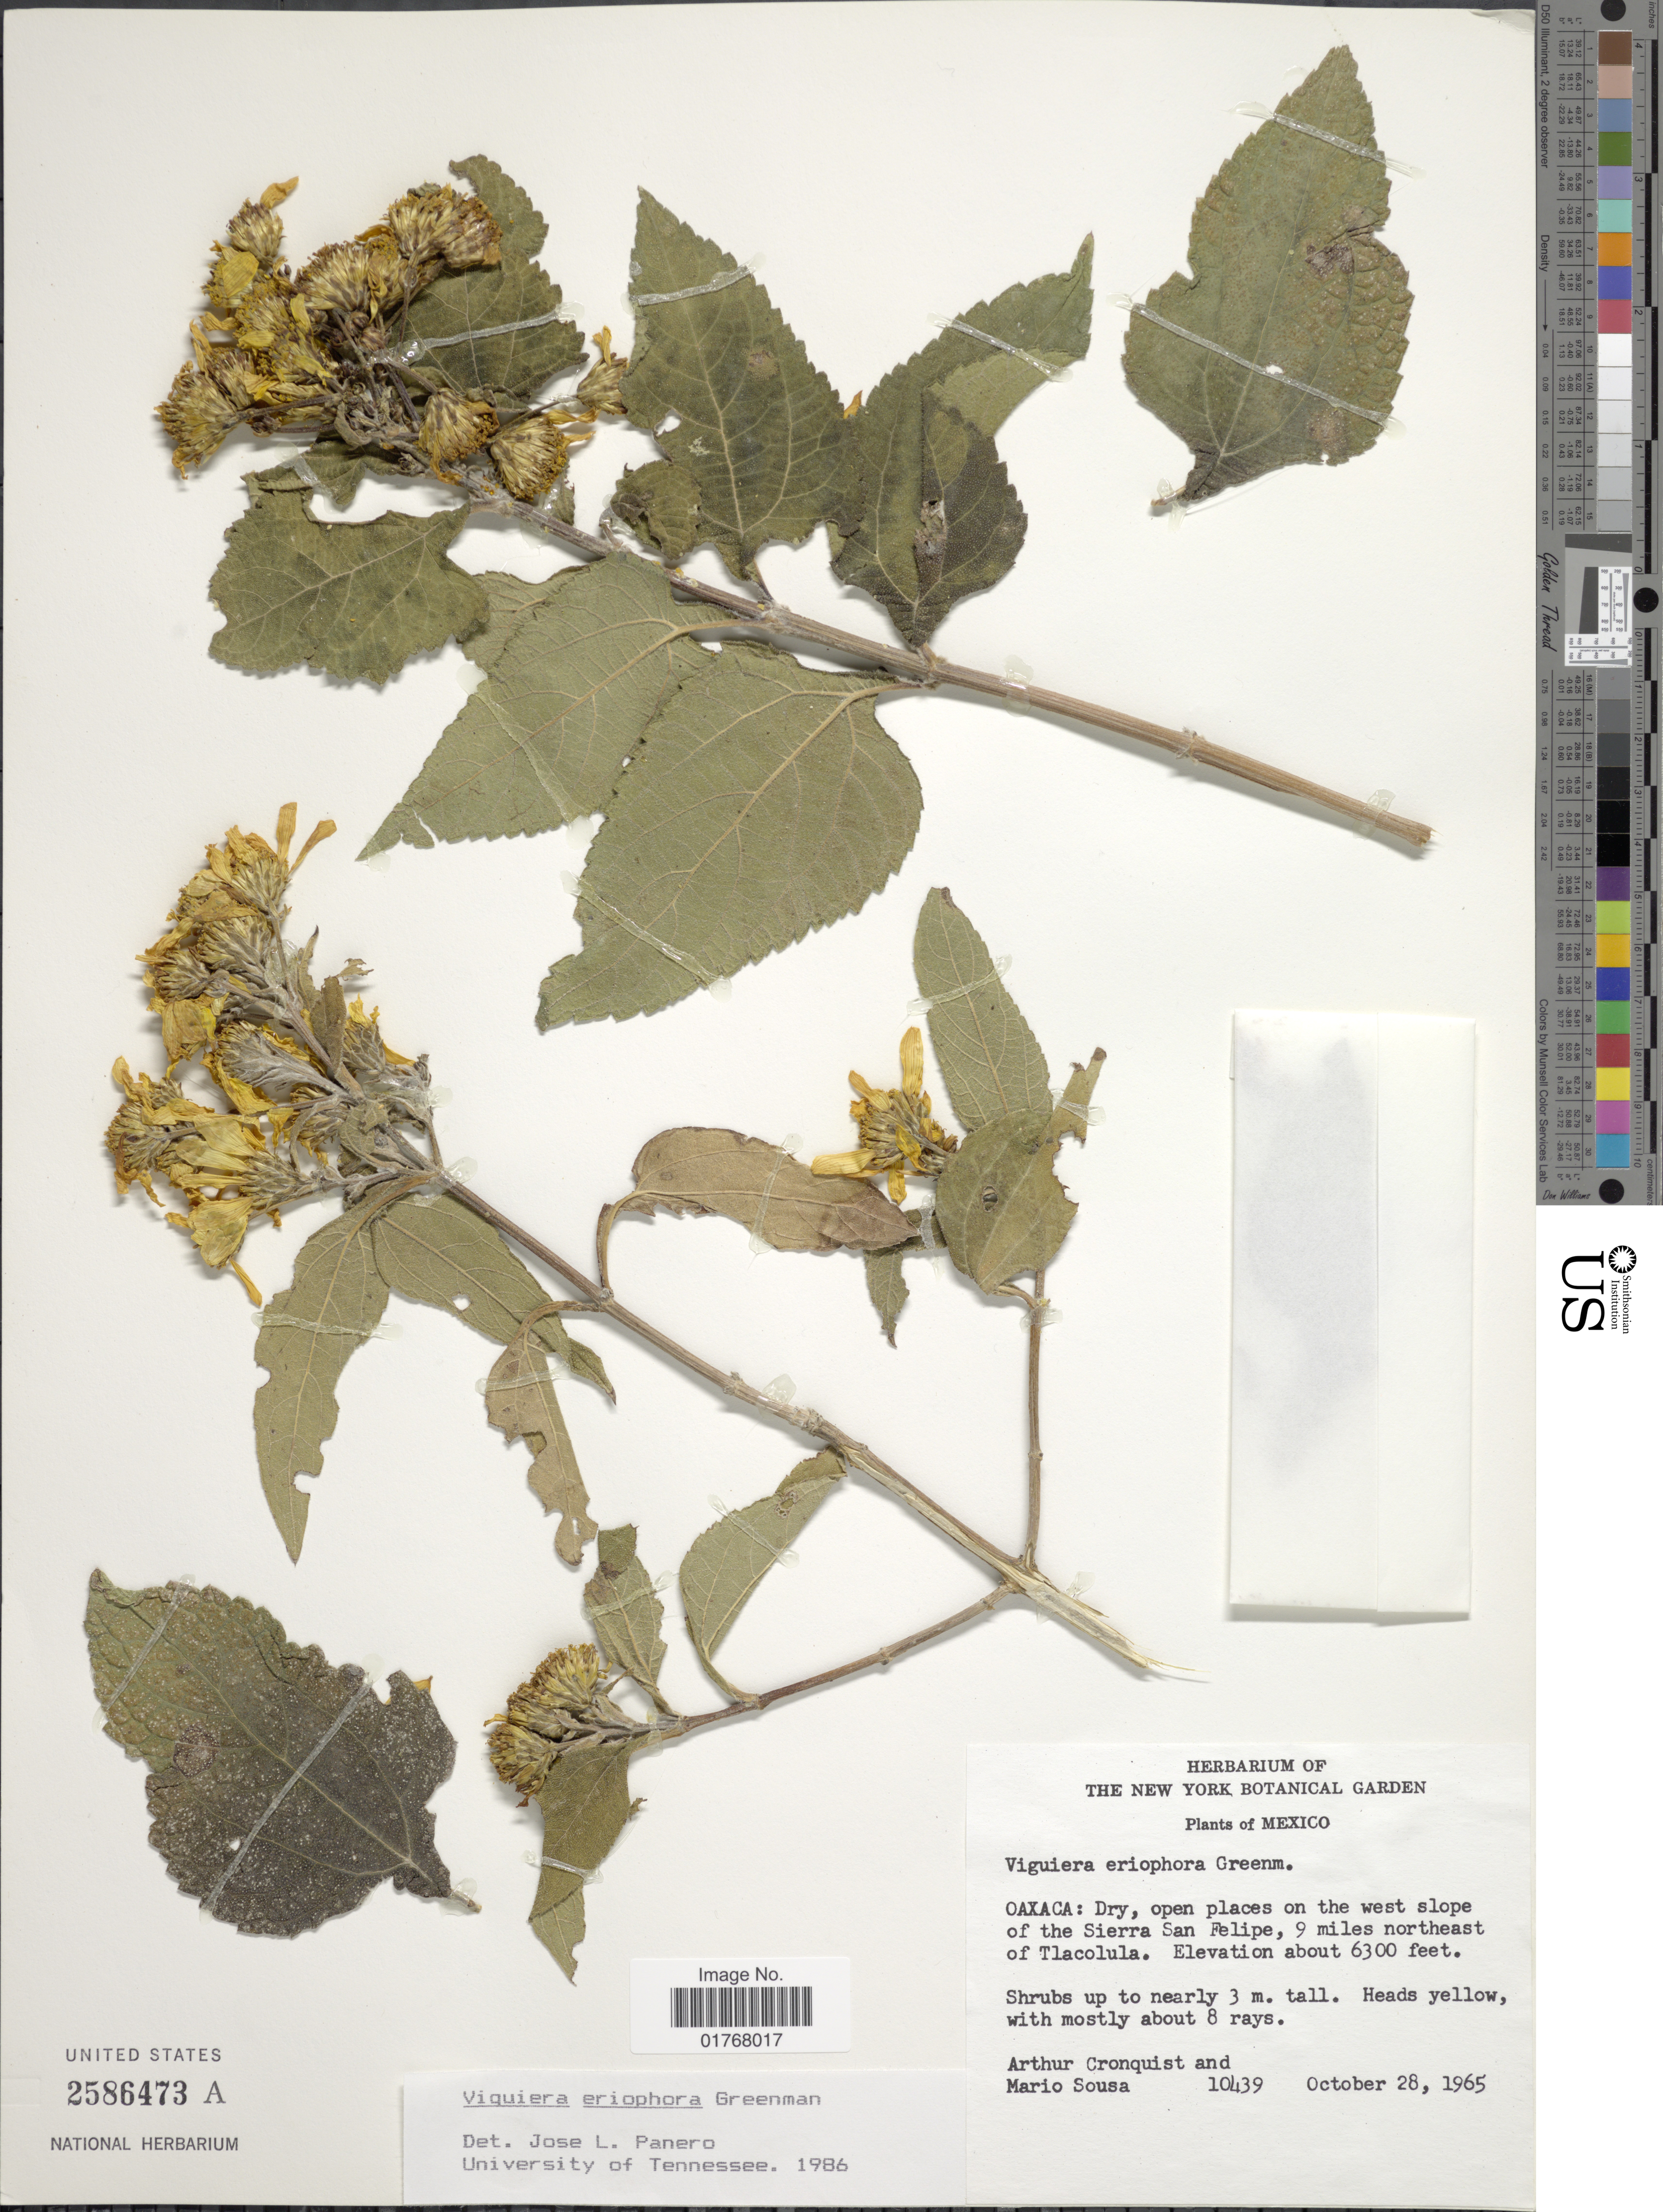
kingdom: Plantae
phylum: Tracheophyta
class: Magnoliopsida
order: Asterales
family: Asteraceae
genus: Viguiera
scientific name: Viguiera eriophora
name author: Greenm.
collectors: A. J. Cronquist & M. Sousa S.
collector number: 10439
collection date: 1965-10-28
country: Mexico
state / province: Oaxaca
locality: Dry, open places on the west slope of the Sierra San Felipe, 9 miles northeast of Tlacolula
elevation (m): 1920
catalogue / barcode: US 2586473A